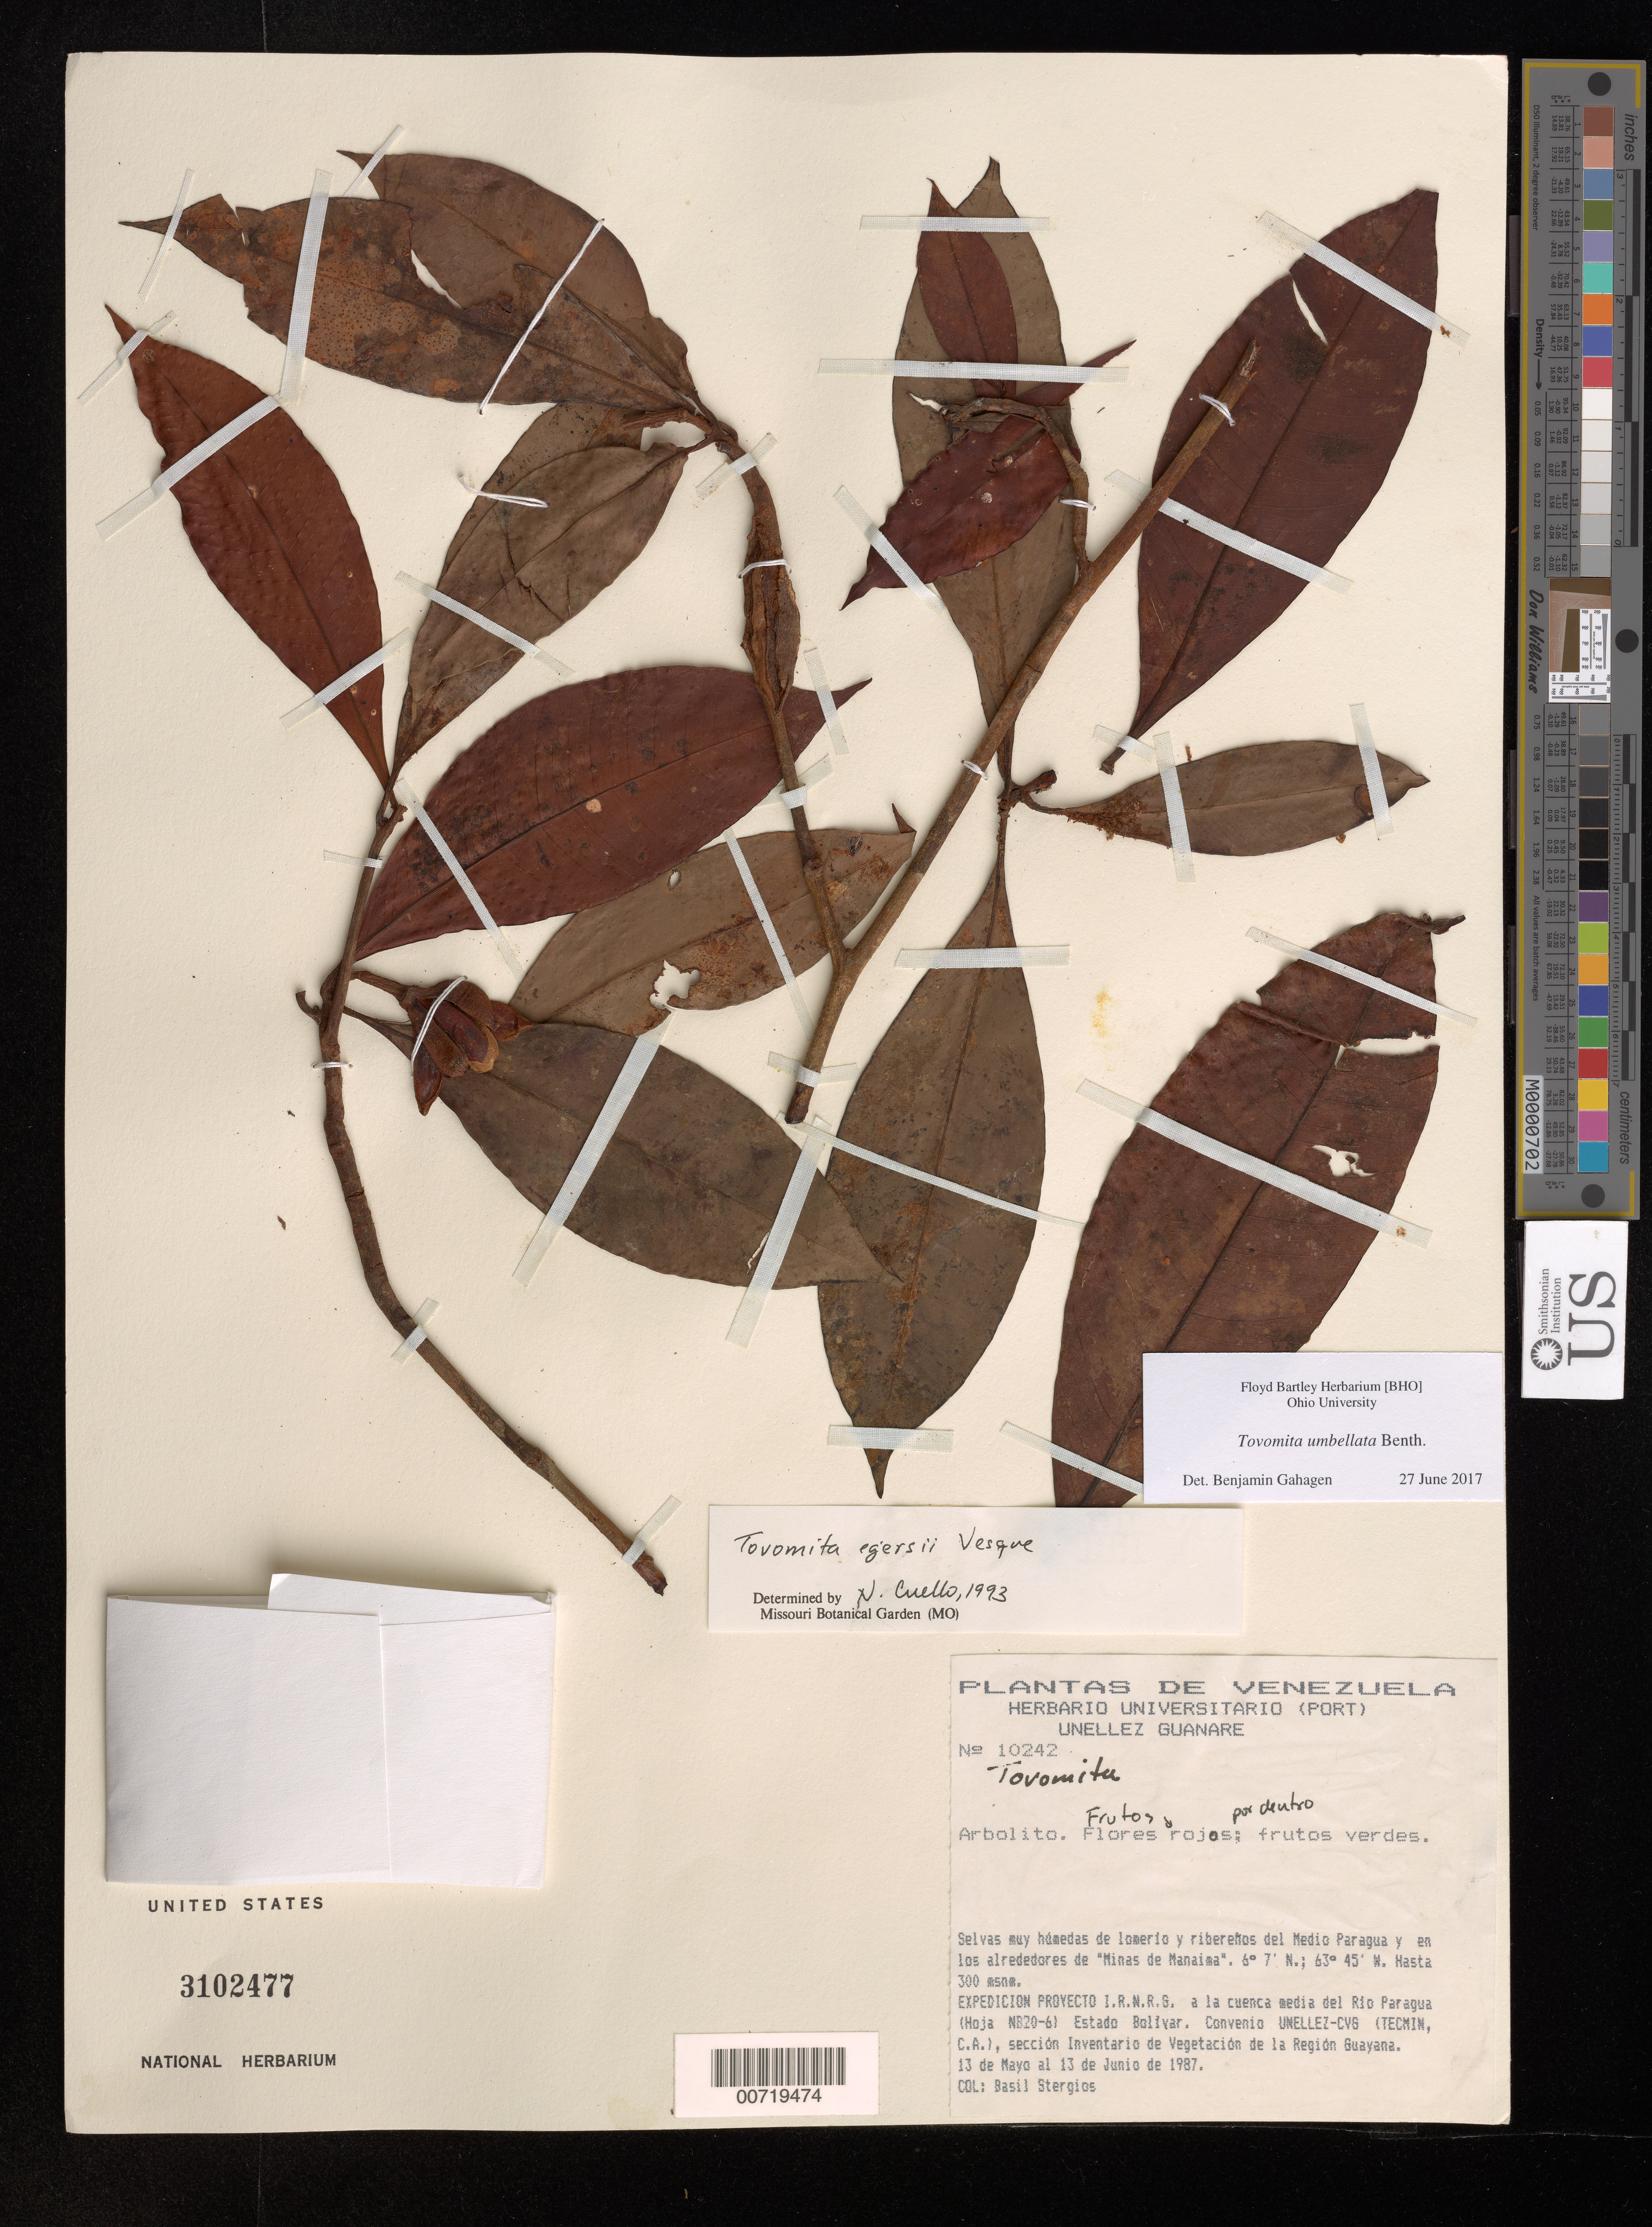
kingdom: Plantae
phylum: Tracheophyta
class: Magnoliopsida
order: Malpighiales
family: Clusiaceae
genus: Tovomita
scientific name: Tovomita umbellata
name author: Benth.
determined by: Gahagen, Benjamin, (BHO), Ohio University (UNITED STATES)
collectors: B. G. Stergios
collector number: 10242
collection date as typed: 13-May-87 to 13-Jun-87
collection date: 1987-05-13/1987-06-13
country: Venezuela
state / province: Bolívar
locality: Río Paragua, Medio Paragua y Minas de Manaima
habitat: Selvas muy húmedas de lomerio y riberenos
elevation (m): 300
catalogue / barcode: US 3102477